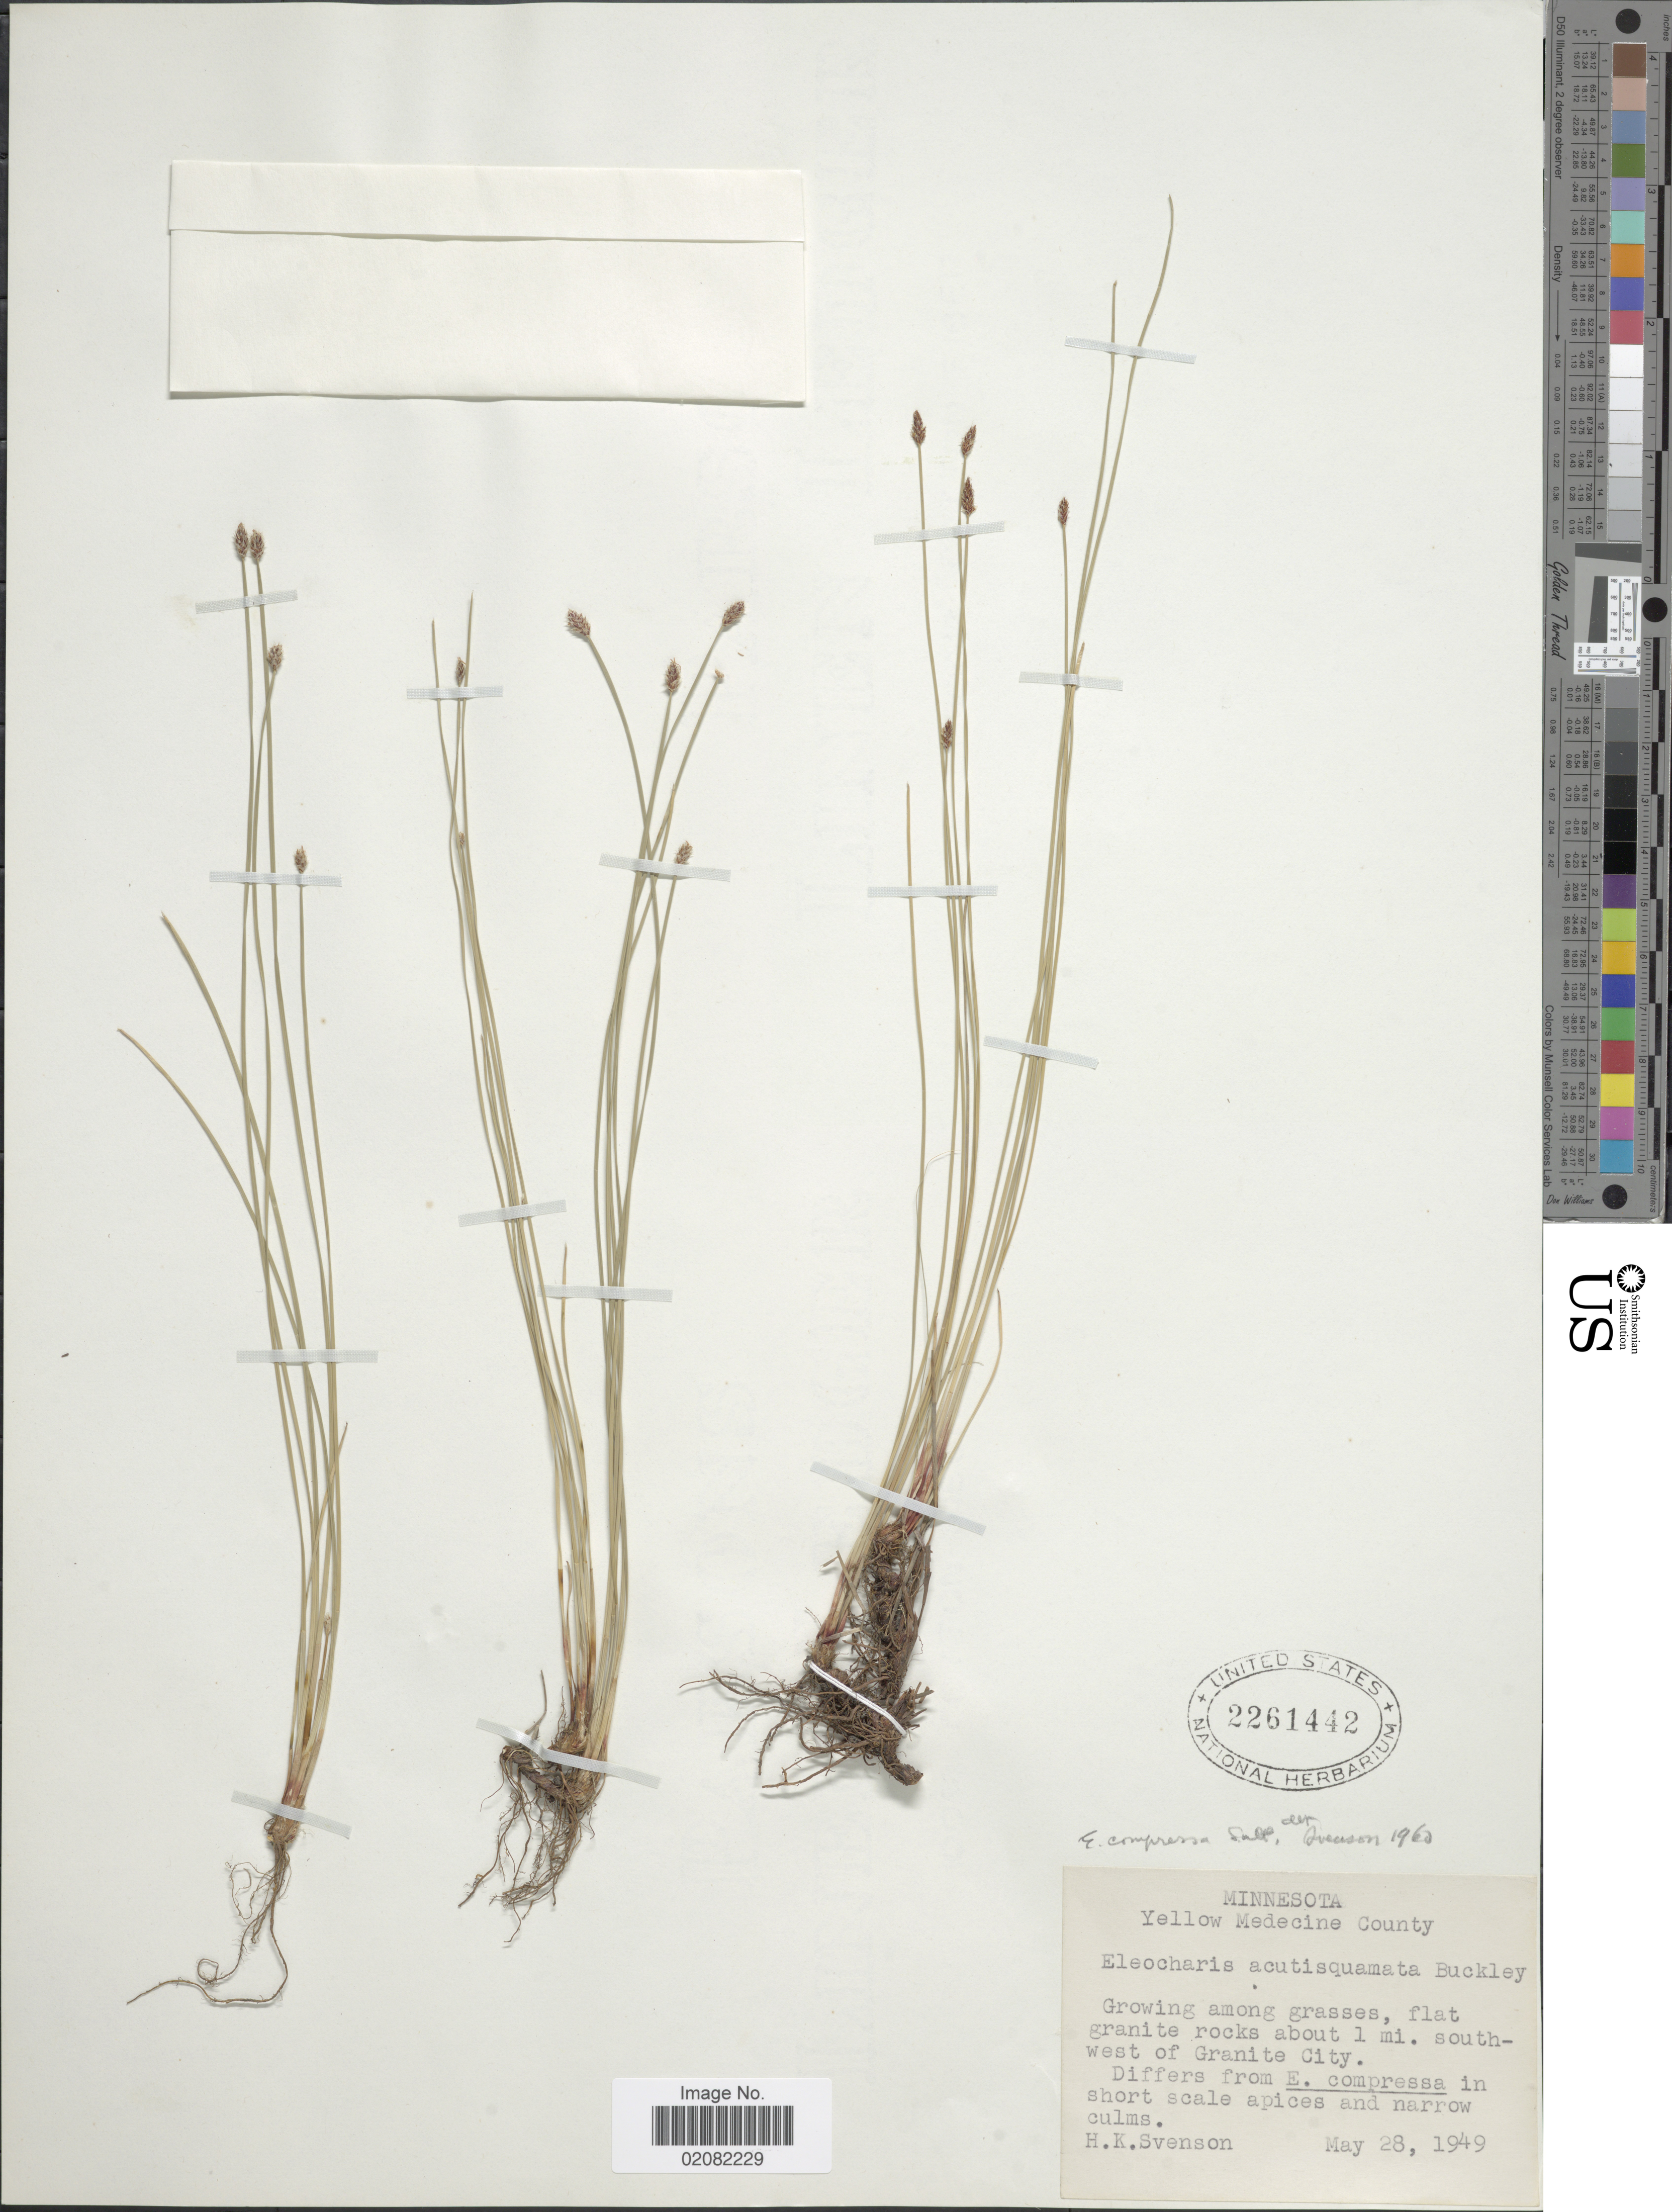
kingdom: Plantae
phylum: Tracheophyta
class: Liliopsida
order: Poales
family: Cyperaceae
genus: Eleocharis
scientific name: Eleocharis compressa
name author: Sull.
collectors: H. K. Svenson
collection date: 1949-05-28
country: United States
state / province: Minnesota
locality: Minnesota, Yellow Medecine County, about 1 mi. southwest of Granite City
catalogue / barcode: US 2261442